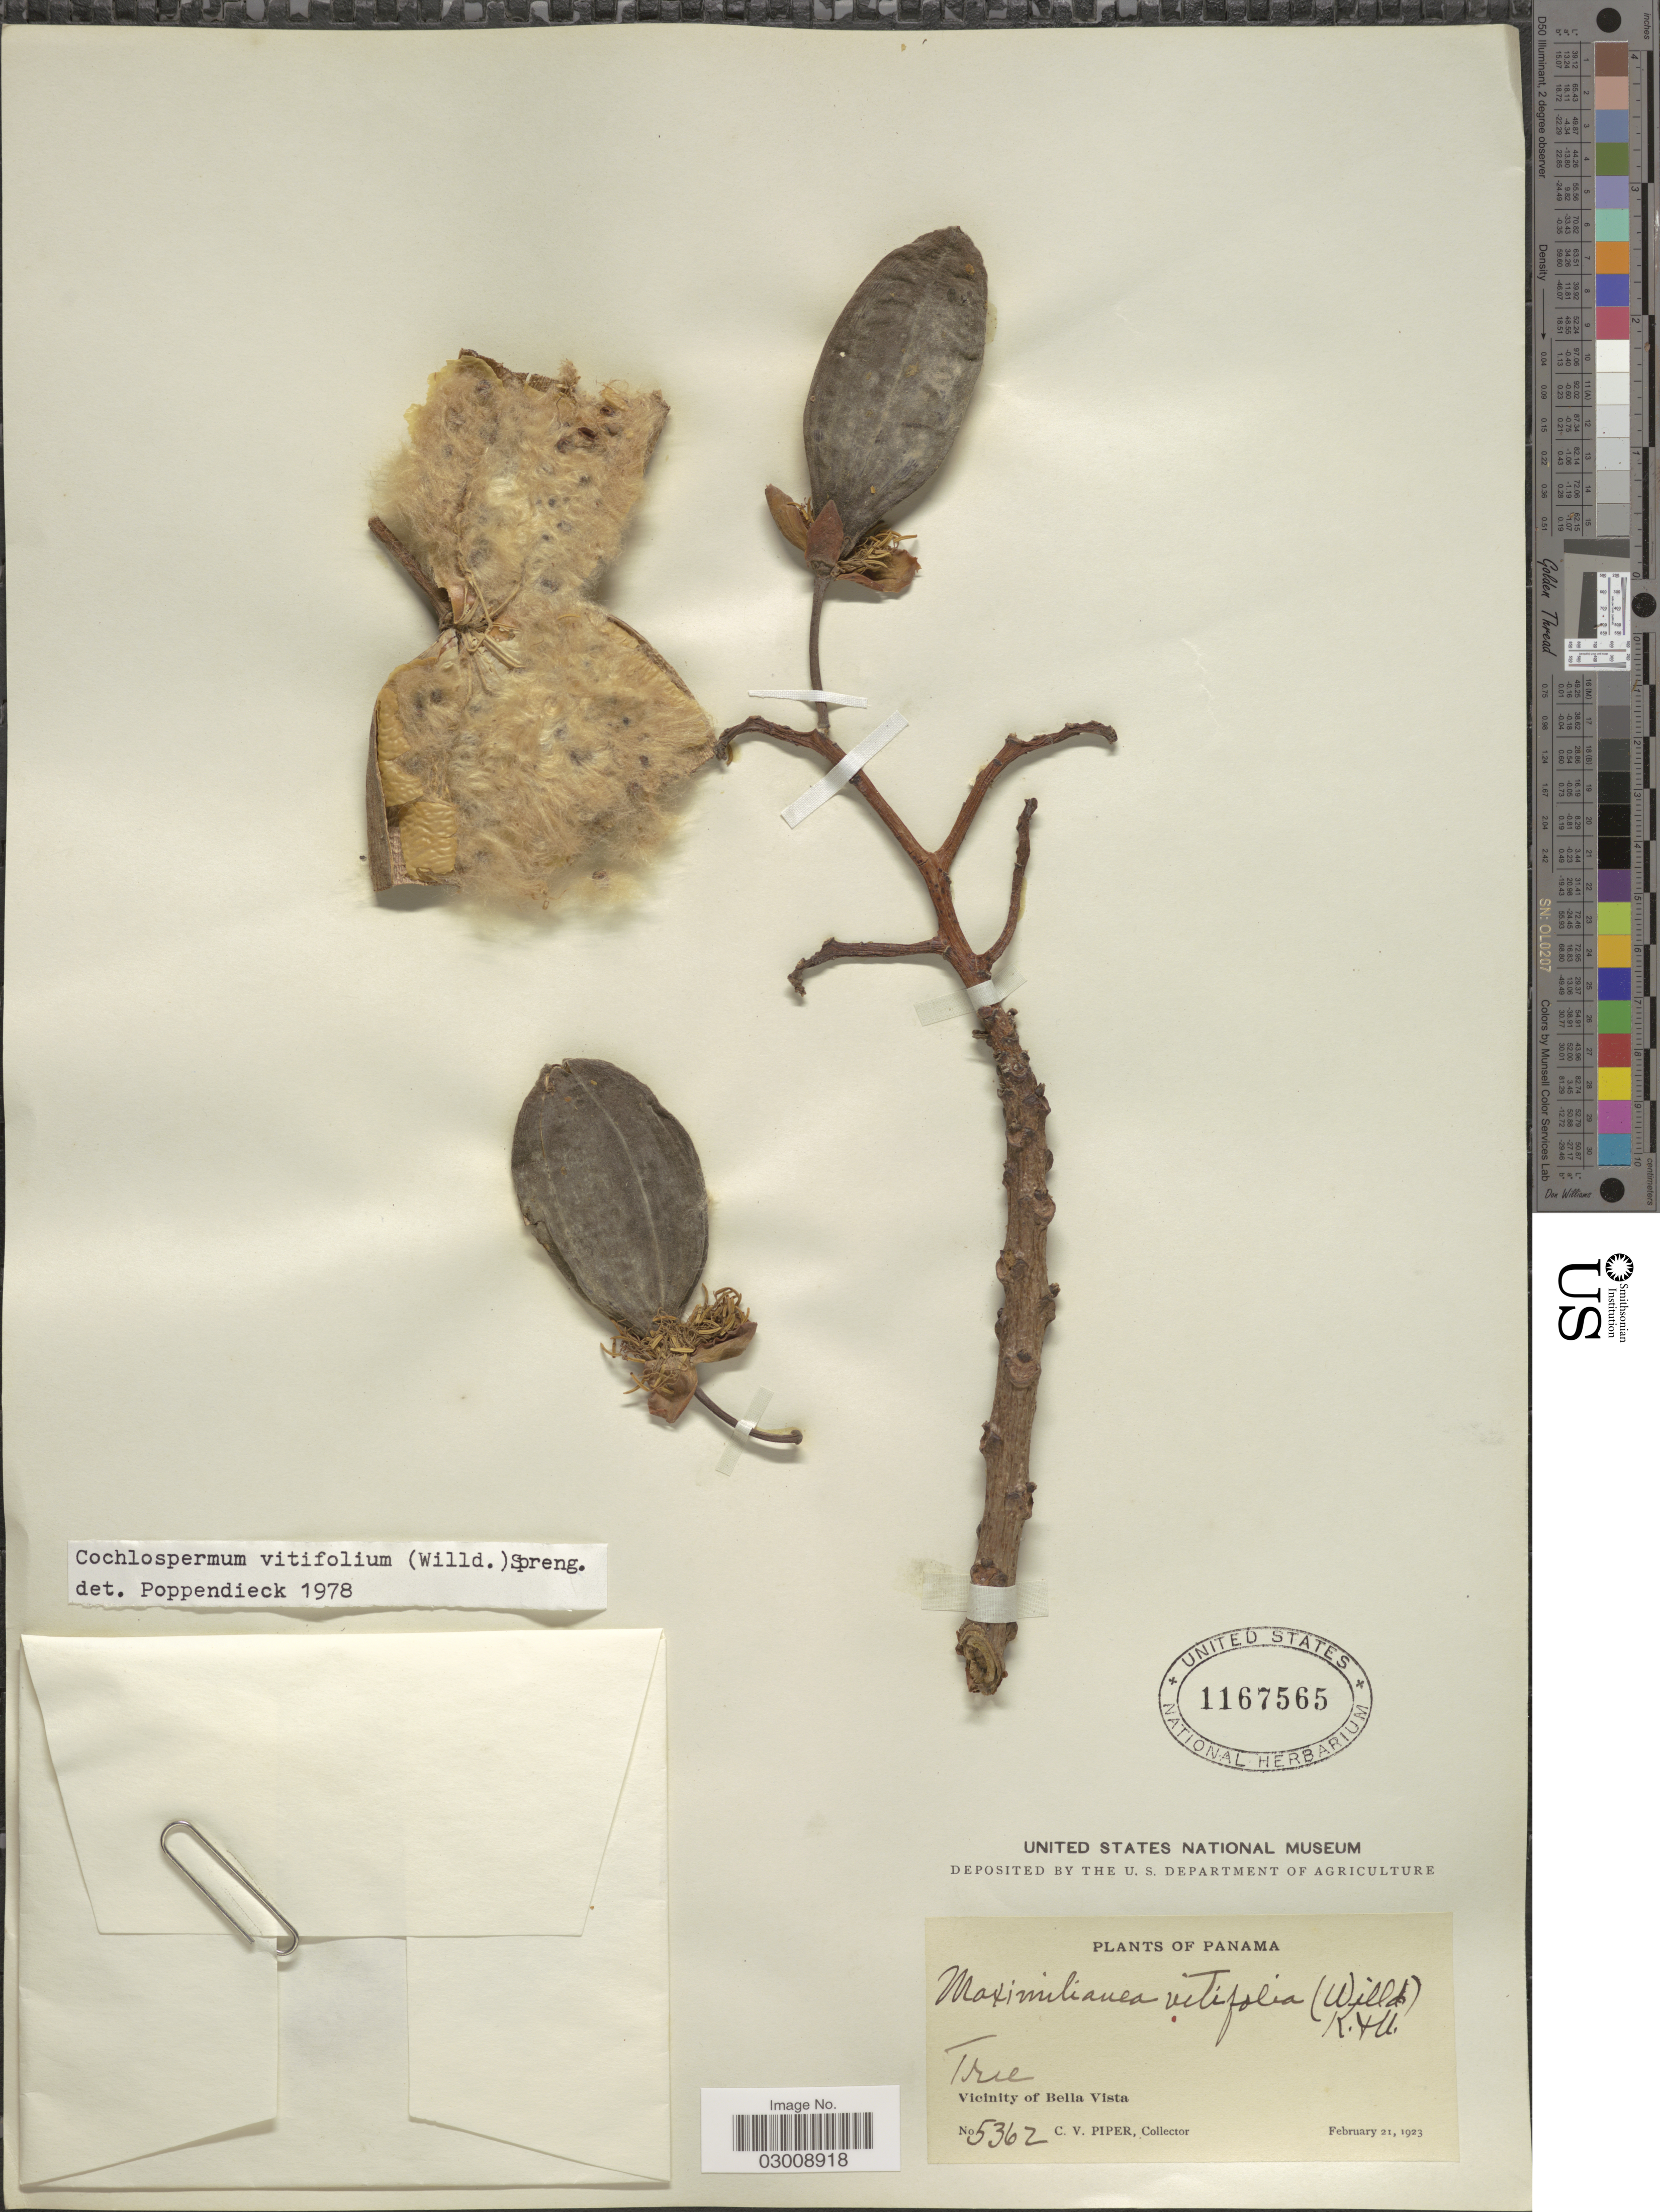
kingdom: Plantae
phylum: Tracheophyta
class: Magnoliopsida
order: Malvales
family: Cochlospermaceae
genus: Cochlospermum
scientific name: Cochlospermum vitifolium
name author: (Willd.) Spreng.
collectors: C. V. Piper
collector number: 5362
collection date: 1923-02-21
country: Panama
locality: Vicinity of Bella Vista.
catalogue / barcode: US 1167565